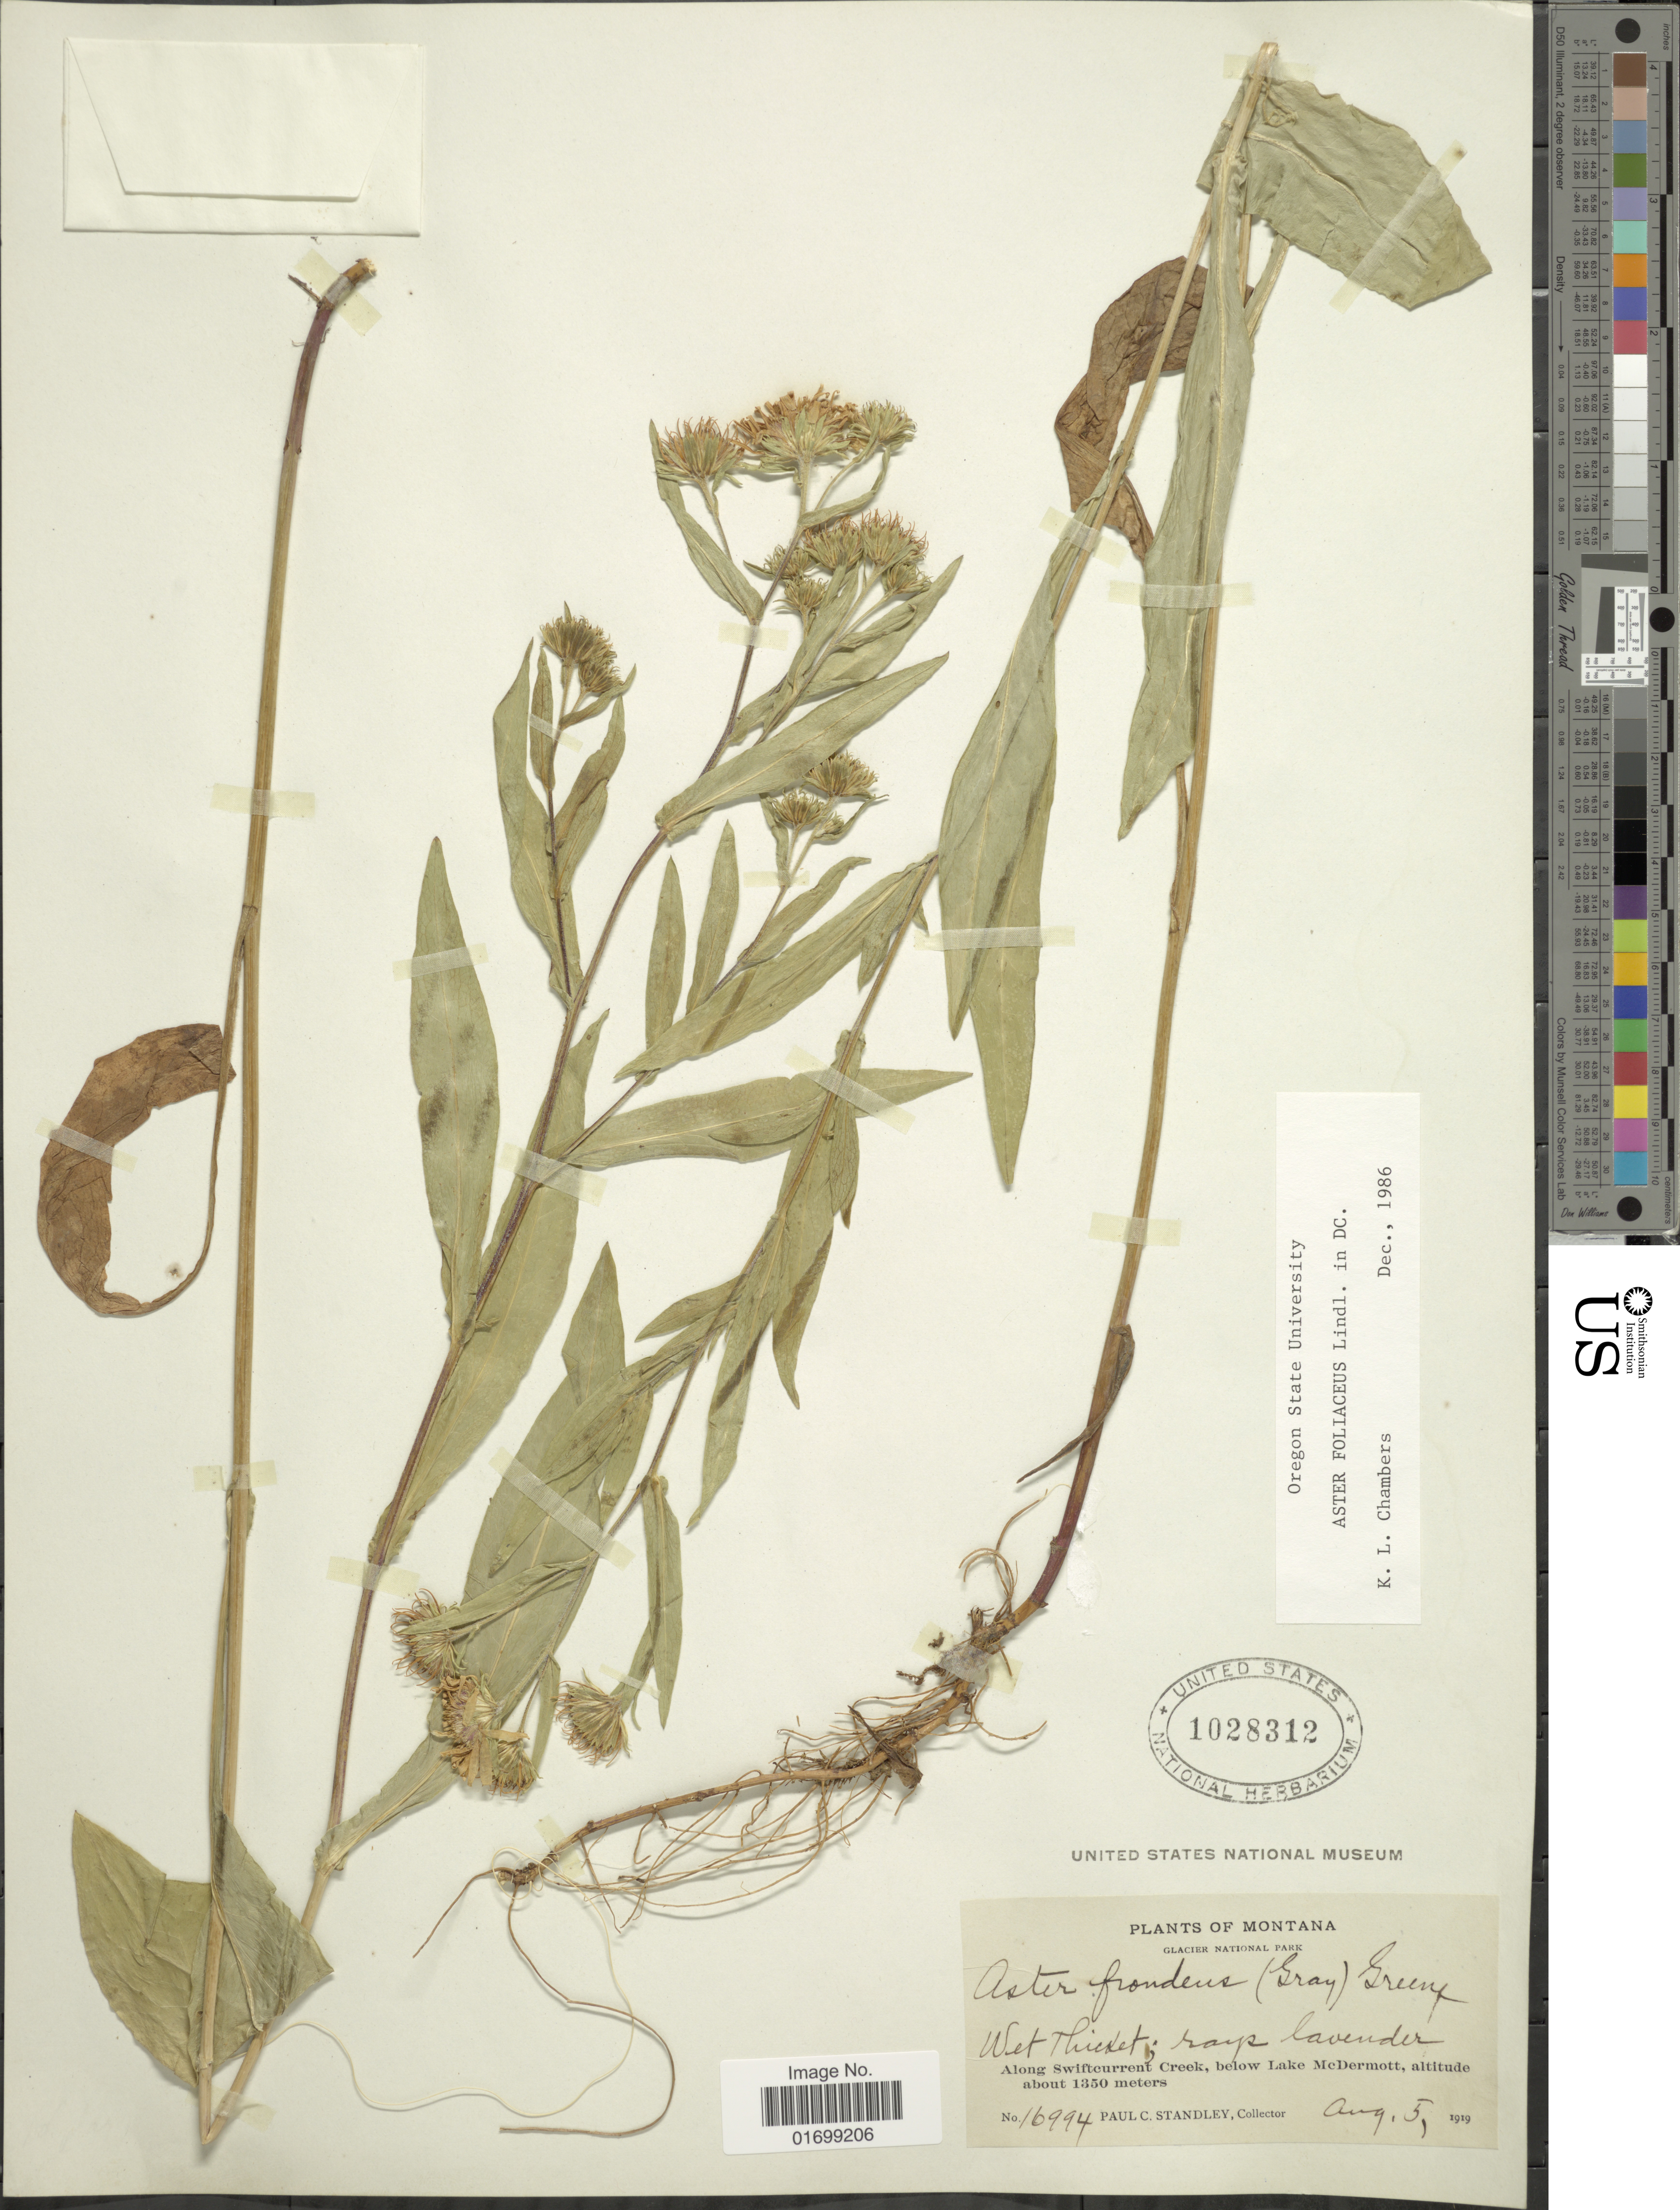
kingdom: Plantae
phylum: Tracheophyta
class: Magnoliopsida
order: Asterales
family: Asteraceae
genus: Symphyotrichum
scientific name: Symphyotrichum foliaceum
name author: (Lindl. ex DC.) G.L. Nesom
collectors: P. C. Standley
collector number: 16994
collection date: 1919-08-05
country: United States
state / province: Montana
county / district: Glacier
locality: Glacier National Park, wet thicket, along Swiftcurrent Creek, below Lake McDermott.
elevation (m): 1350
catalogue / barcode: US 1028312